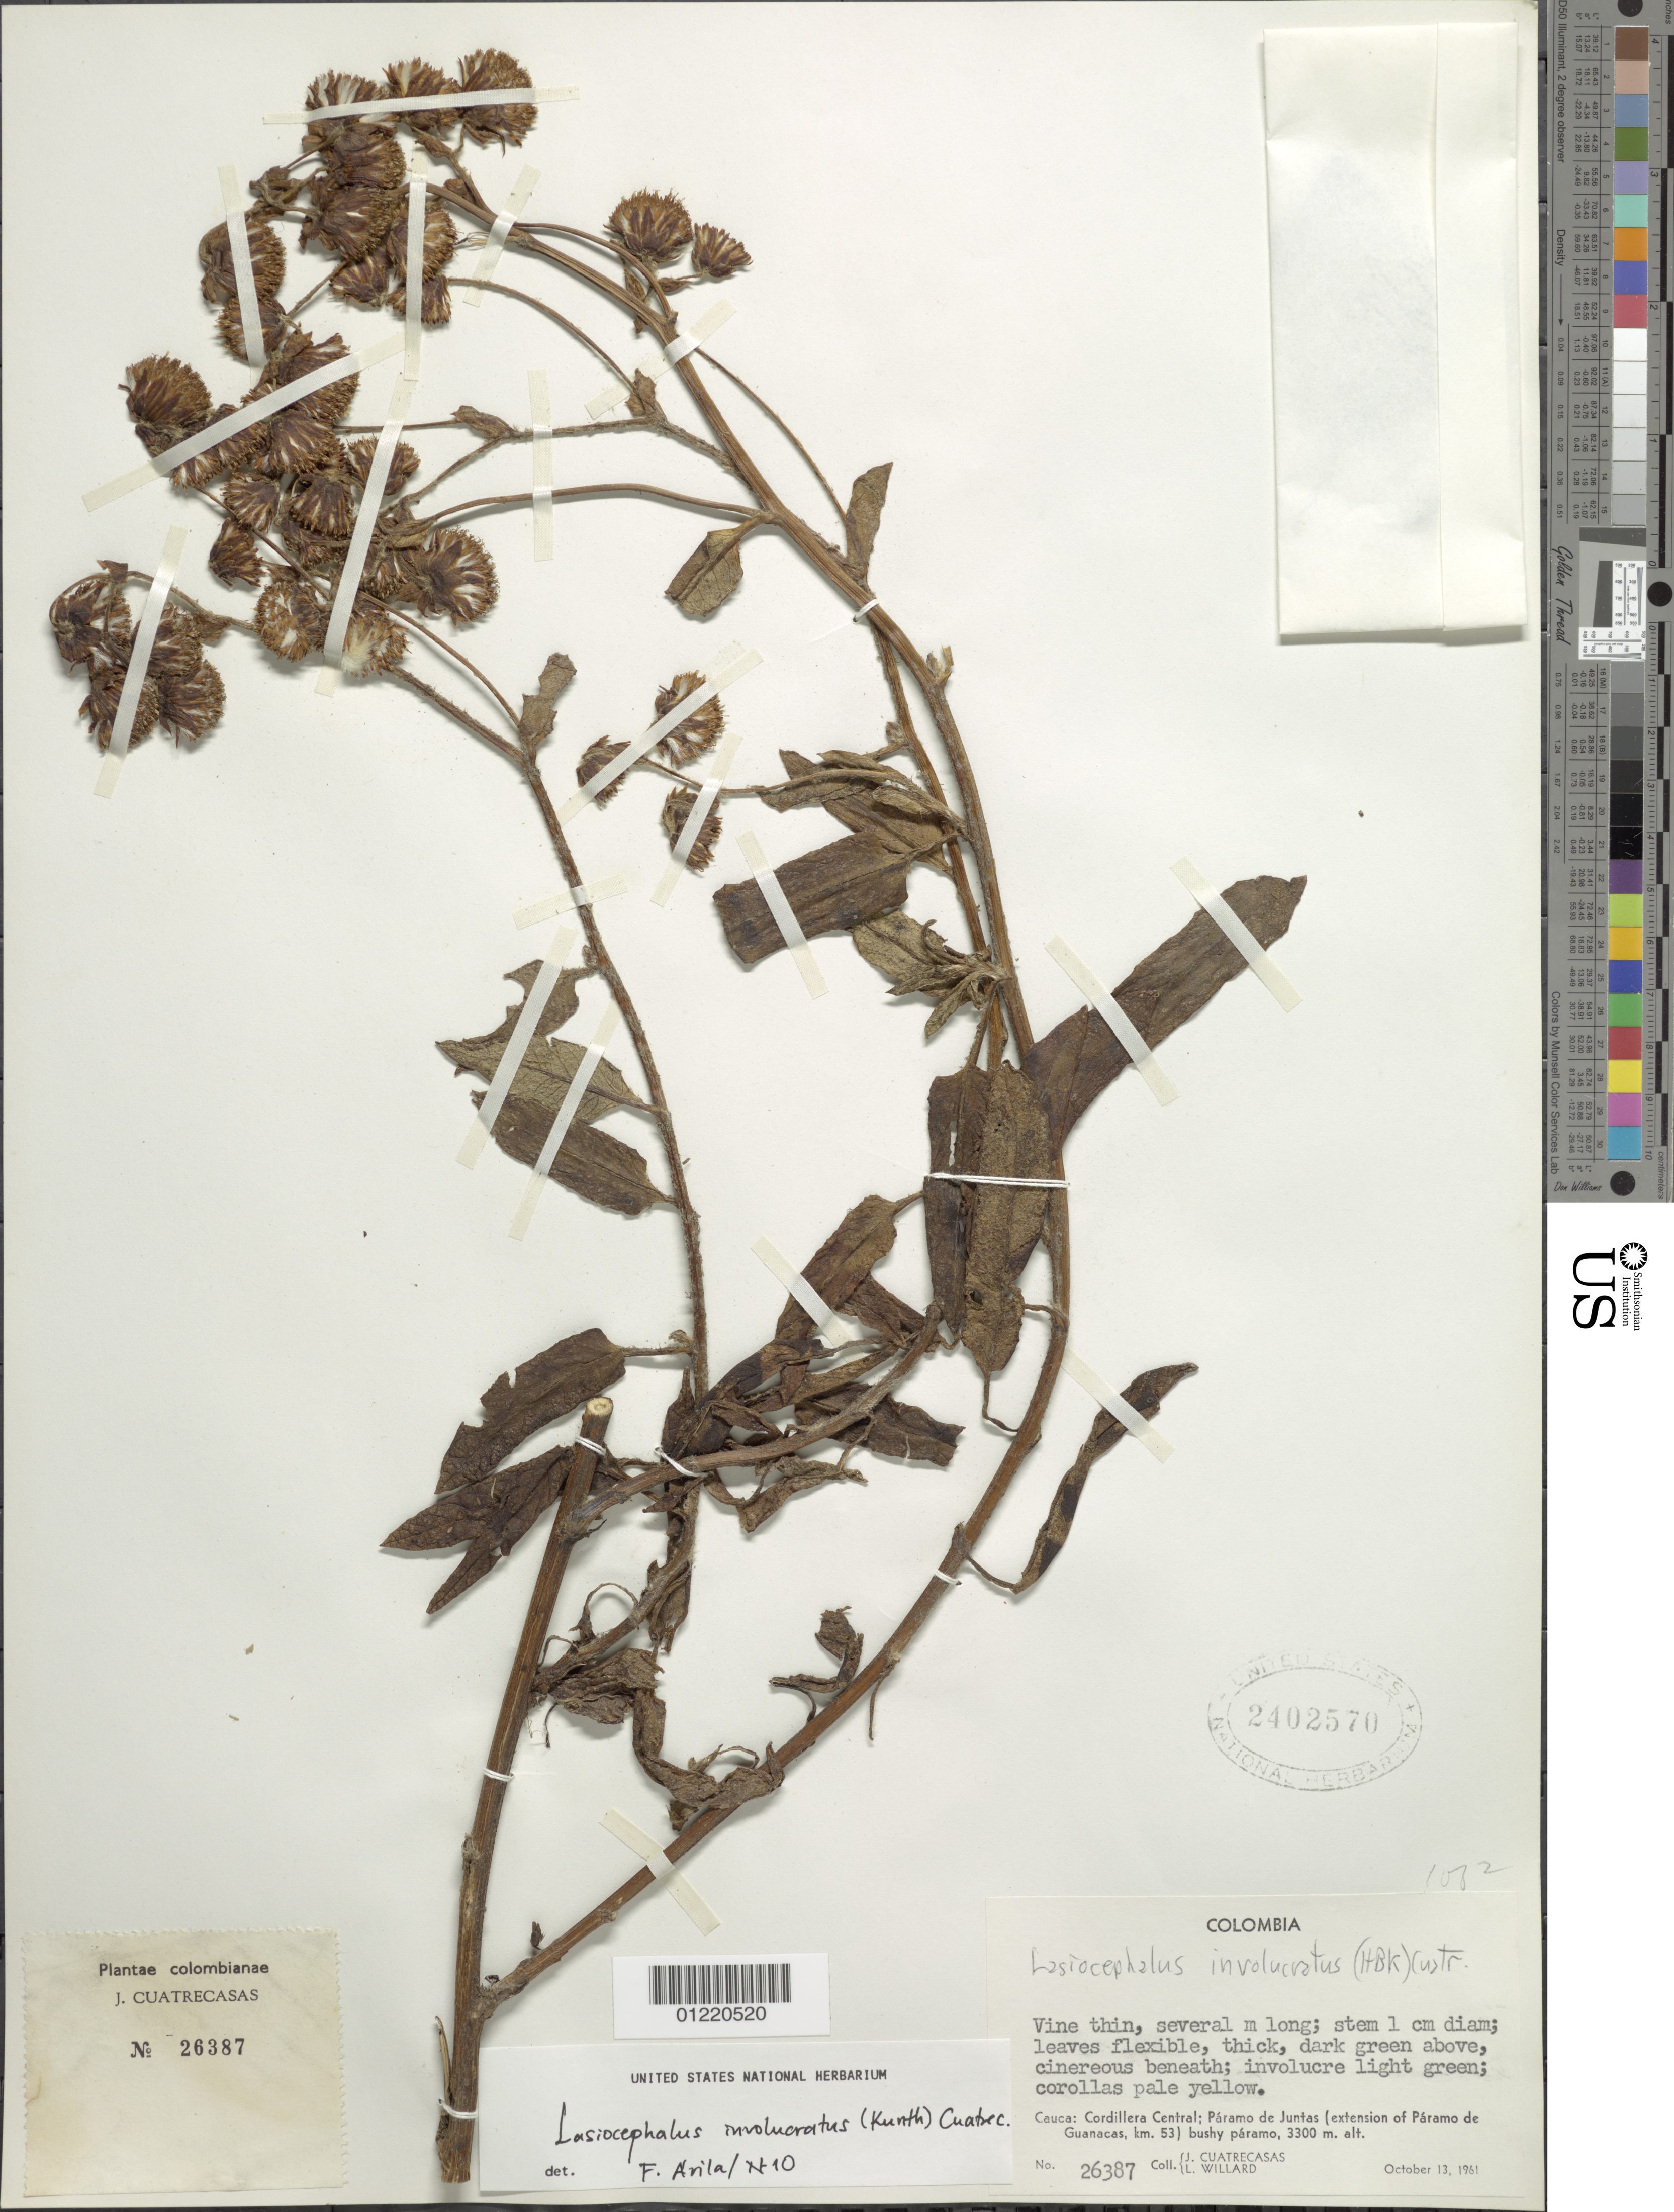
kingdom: Plantae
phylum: Tracheophyta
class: Magnoliopsida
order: Asterales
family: Asteraceae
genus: Senecio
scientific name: Senecio involucratus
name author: (Kunth) DC.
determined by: Salomon, Luciana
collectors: J. Cuatrecasas & L. Willard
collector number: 26387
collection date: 1961-10-13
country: Colombia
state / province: Cauca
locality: Cordillera central: Páramo de Juntas (extension of Páramo de Guanacas, km. 53).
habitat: Bushy paramo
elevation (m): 3300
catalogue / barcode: US 2402570